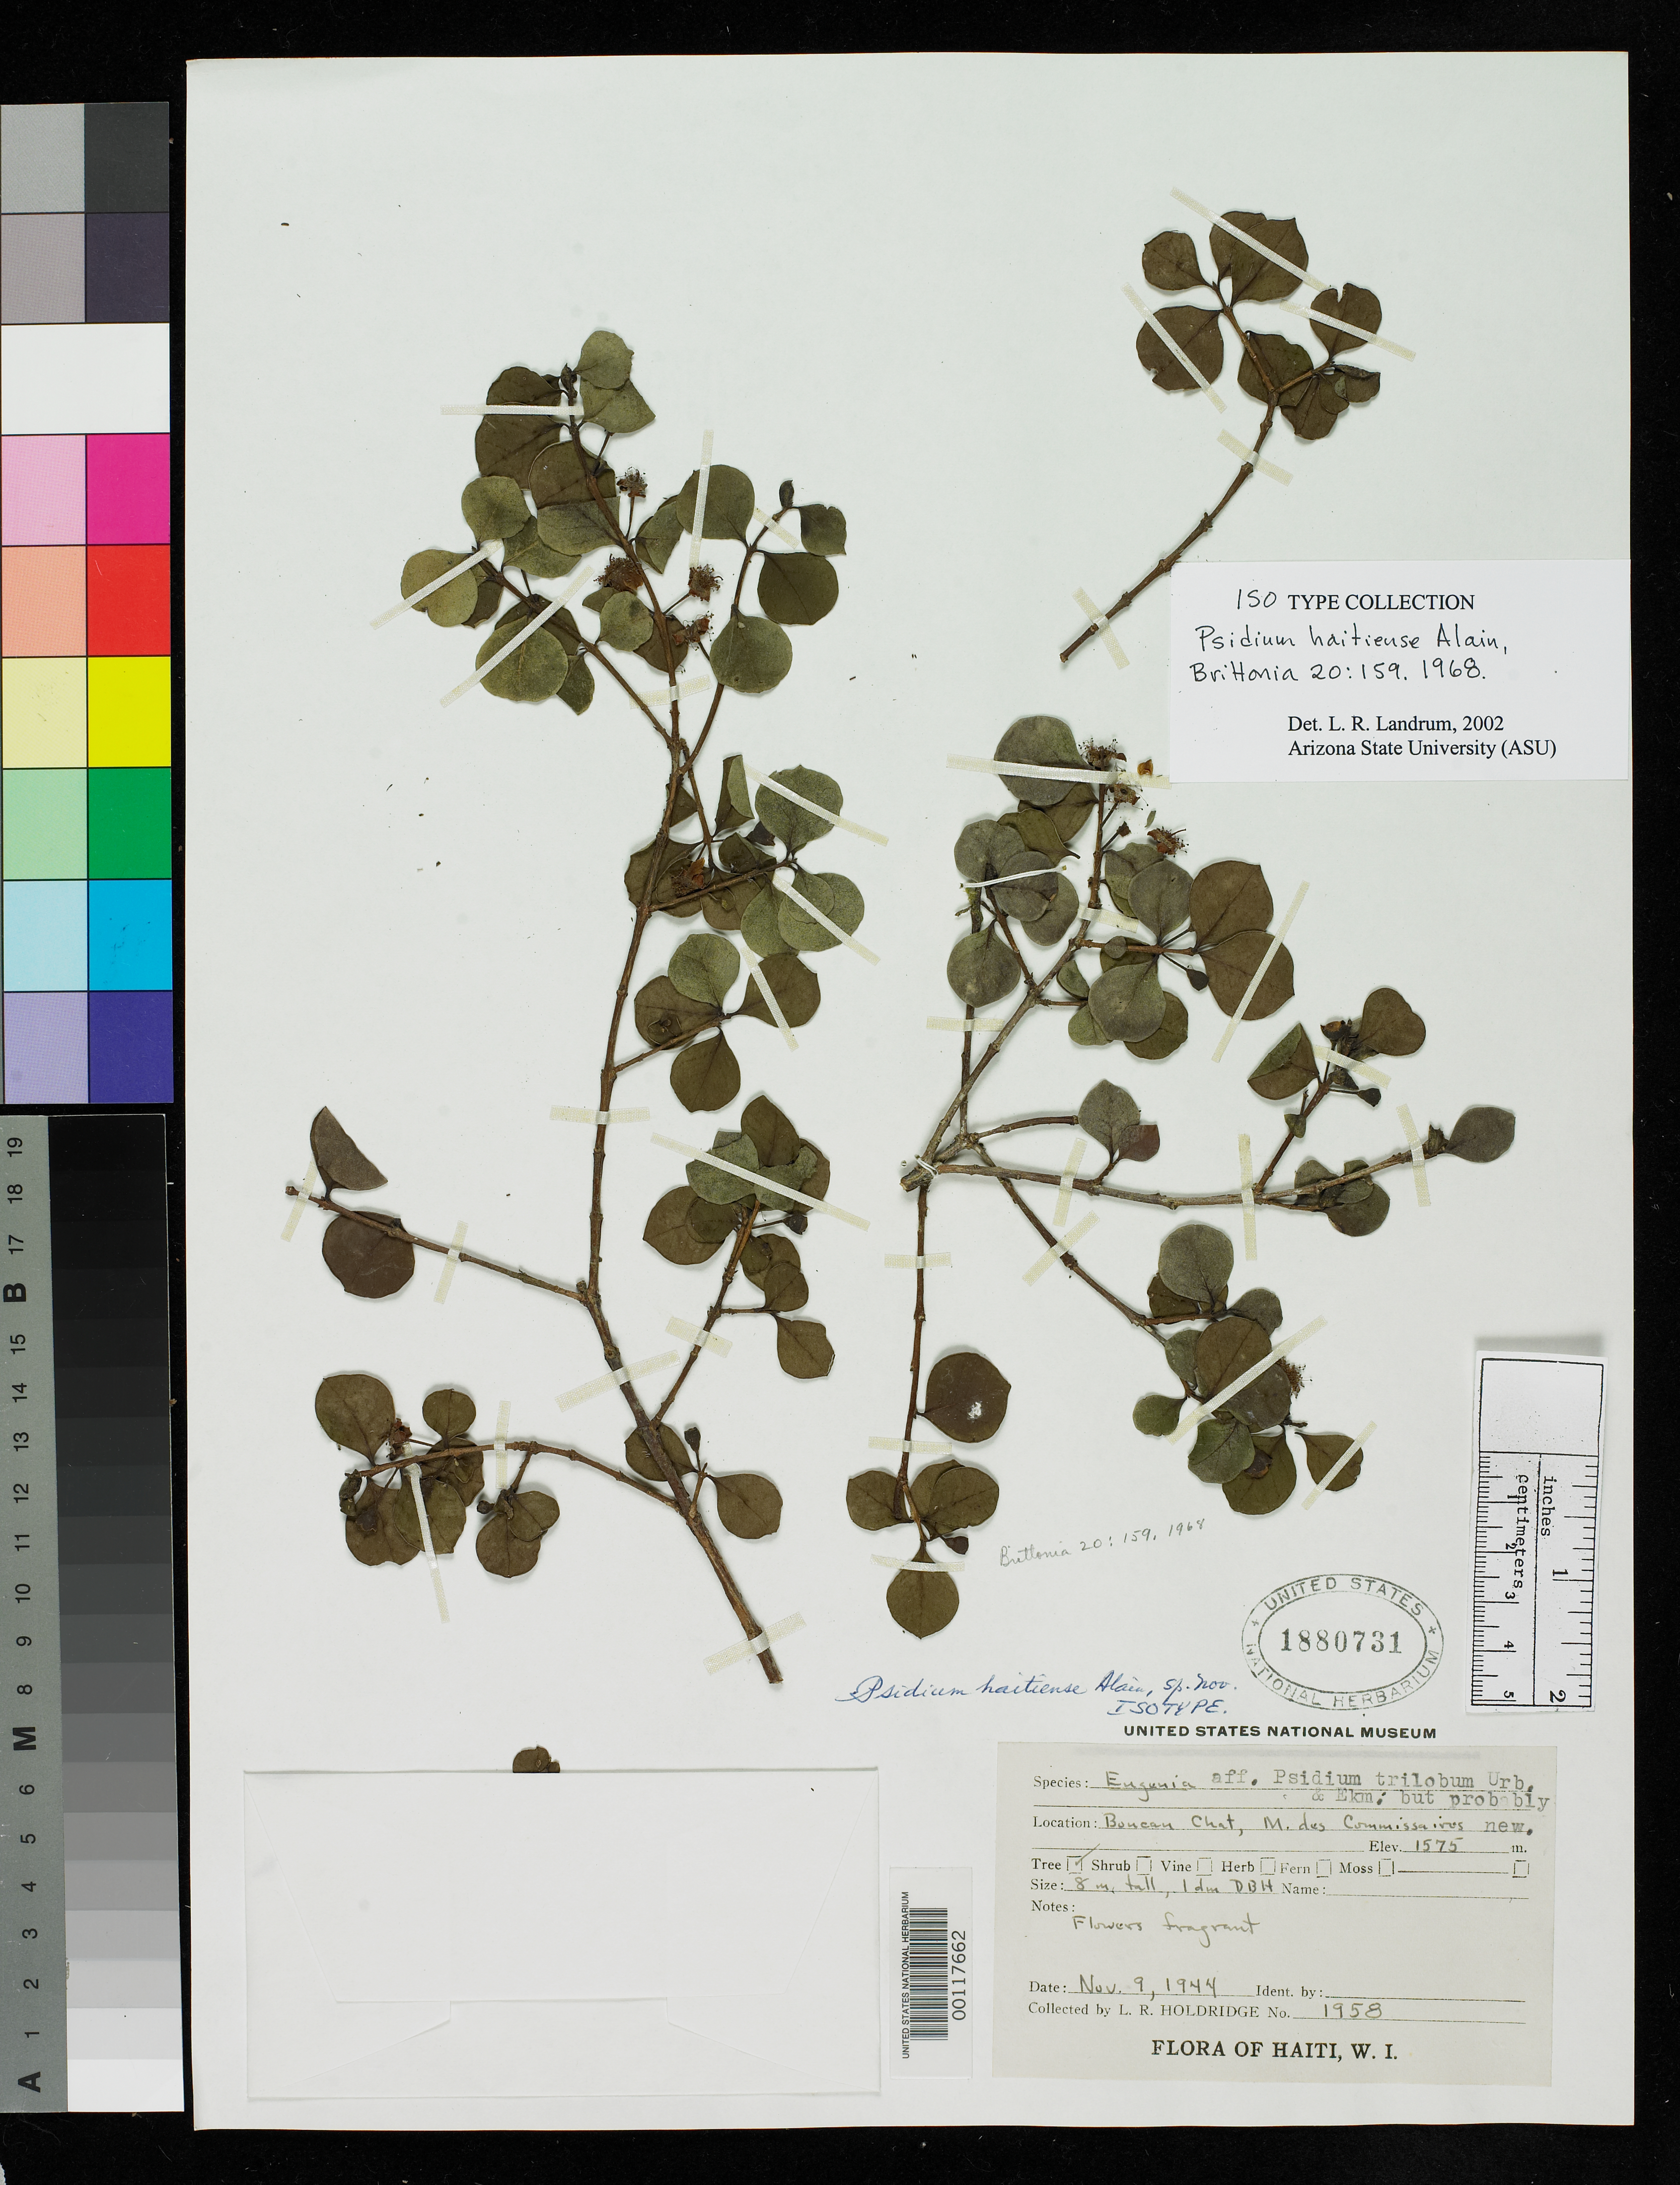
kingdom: Plantae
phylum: Tracheophyta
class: Magnoliopsida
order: Myrtales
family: Myrtaceae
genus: Psidium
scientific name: Psidium haitiense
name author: Alain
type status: Isotype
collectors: L. Holdridge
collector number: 1958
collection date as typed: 09 Nov 1944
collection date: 1944-11-09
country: Haiti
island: Hispaniola Island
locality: Boucan Chat, morne de Commissaires.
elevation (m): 1575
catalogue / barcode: US 1880731